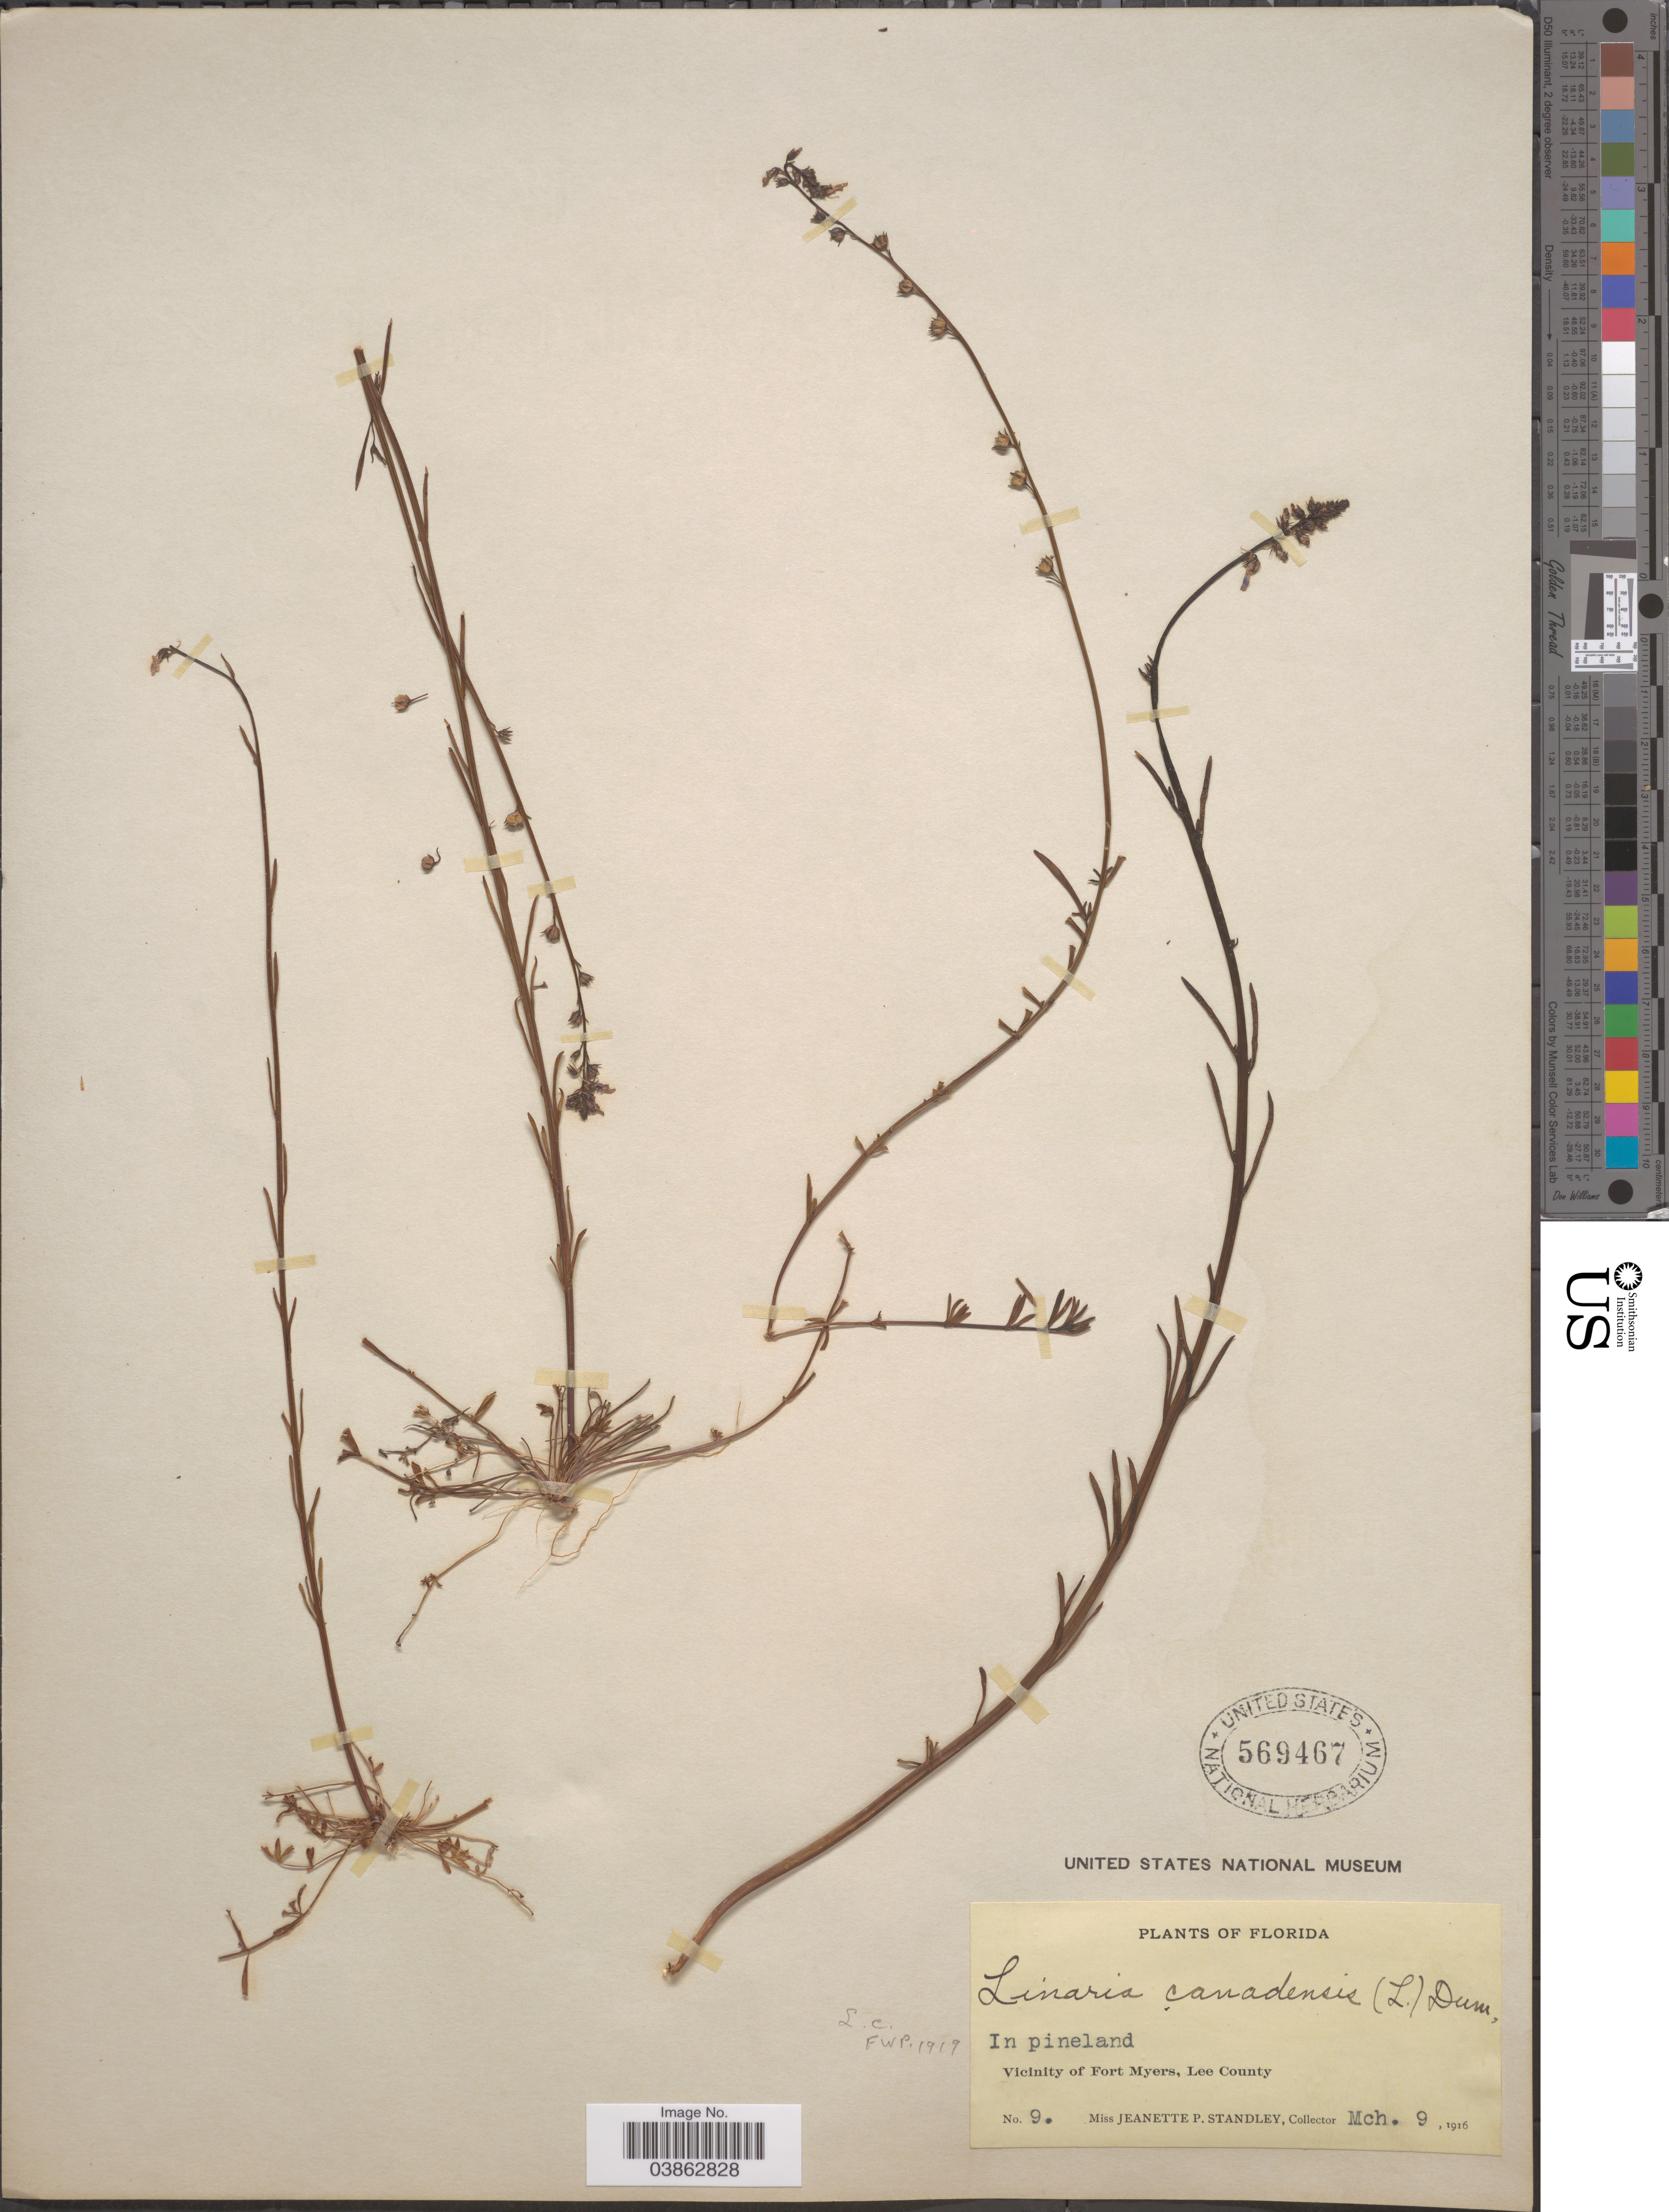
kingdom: Plantae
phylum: Tracheophyta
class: Magnoliopsida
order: Lamiales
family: Plantaginaceae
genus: Linaria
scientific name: Linaria canadensis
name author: (L.) Dum. Cours.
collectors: J. P. Standley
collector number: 9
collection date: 1916-03-09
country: United States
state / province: Florida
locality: Vicinity of Fort Myers, Lee County.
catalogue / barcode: US 569467